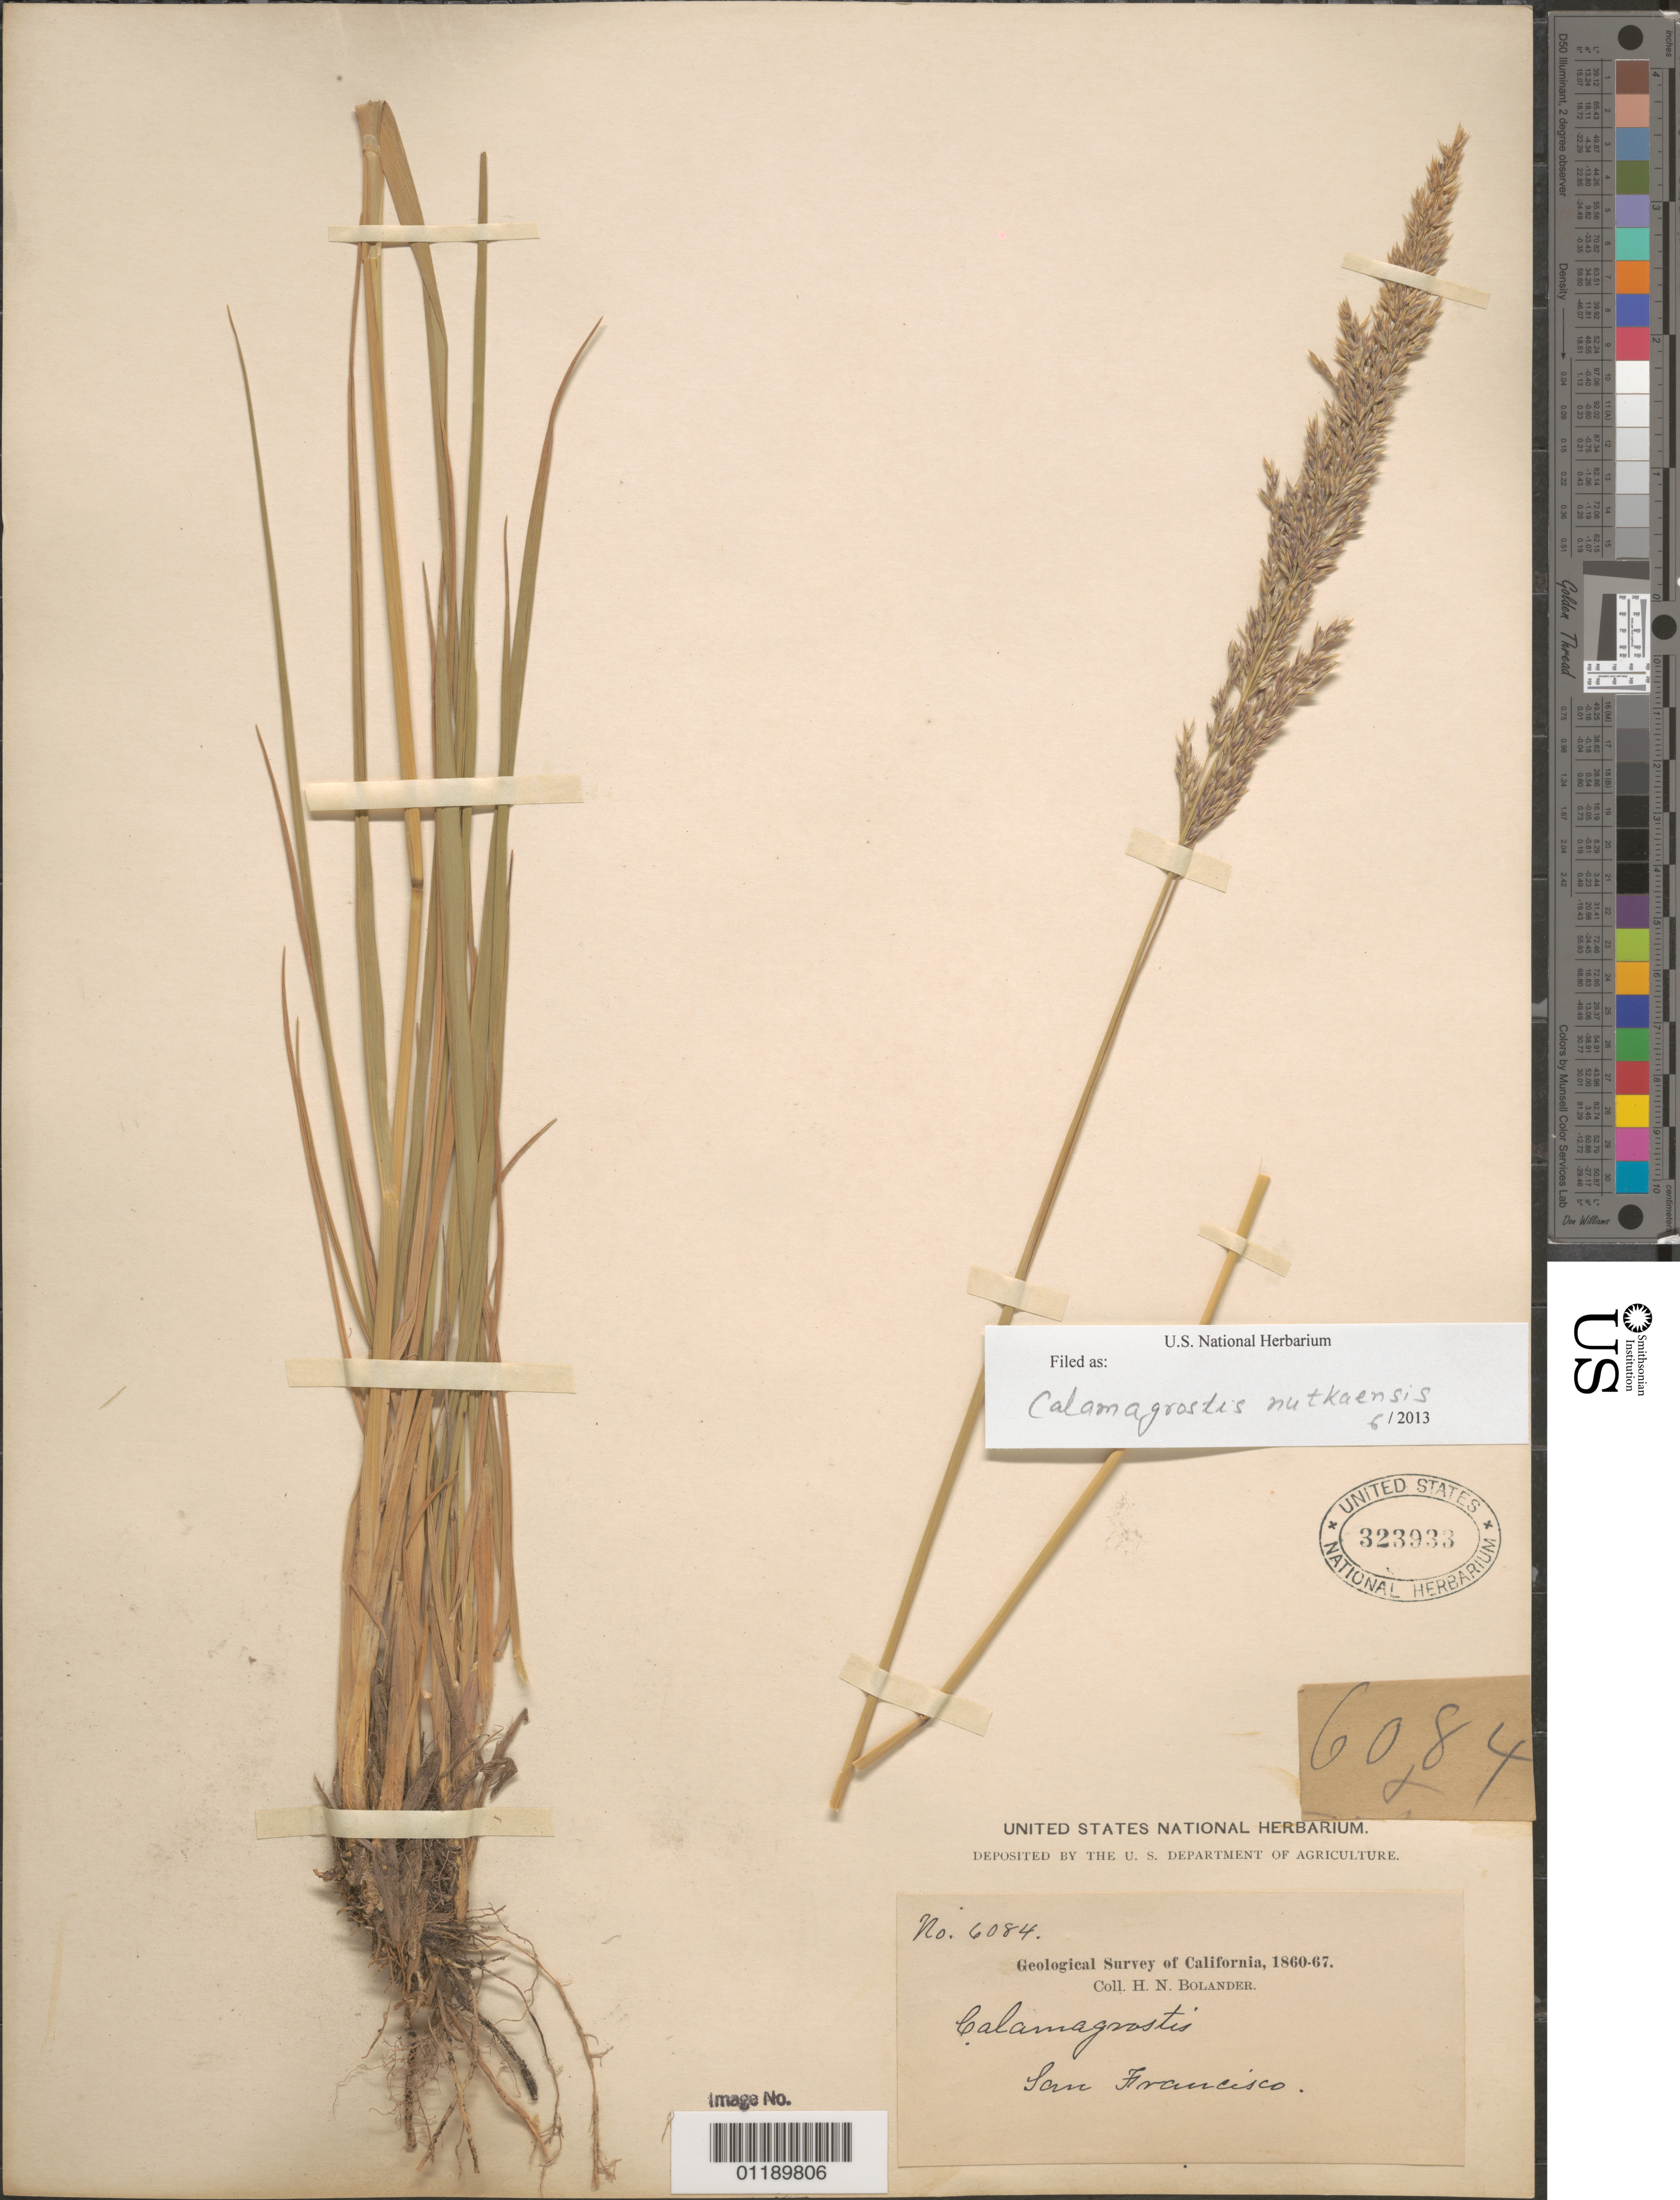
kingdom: Plantae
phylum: Tracheophyta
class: Liliopsida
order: Poales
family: Poaceae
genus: Calamagrostis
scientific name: Calamagrostis nutkaensis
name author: (J. Presl) Steud.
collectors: H. Bolander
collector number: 6084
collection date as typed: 1860 to -- --- 1867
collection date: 1860/1867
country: United States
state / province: California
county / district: San Francisco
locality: San Francisco.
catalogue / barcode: US 323933